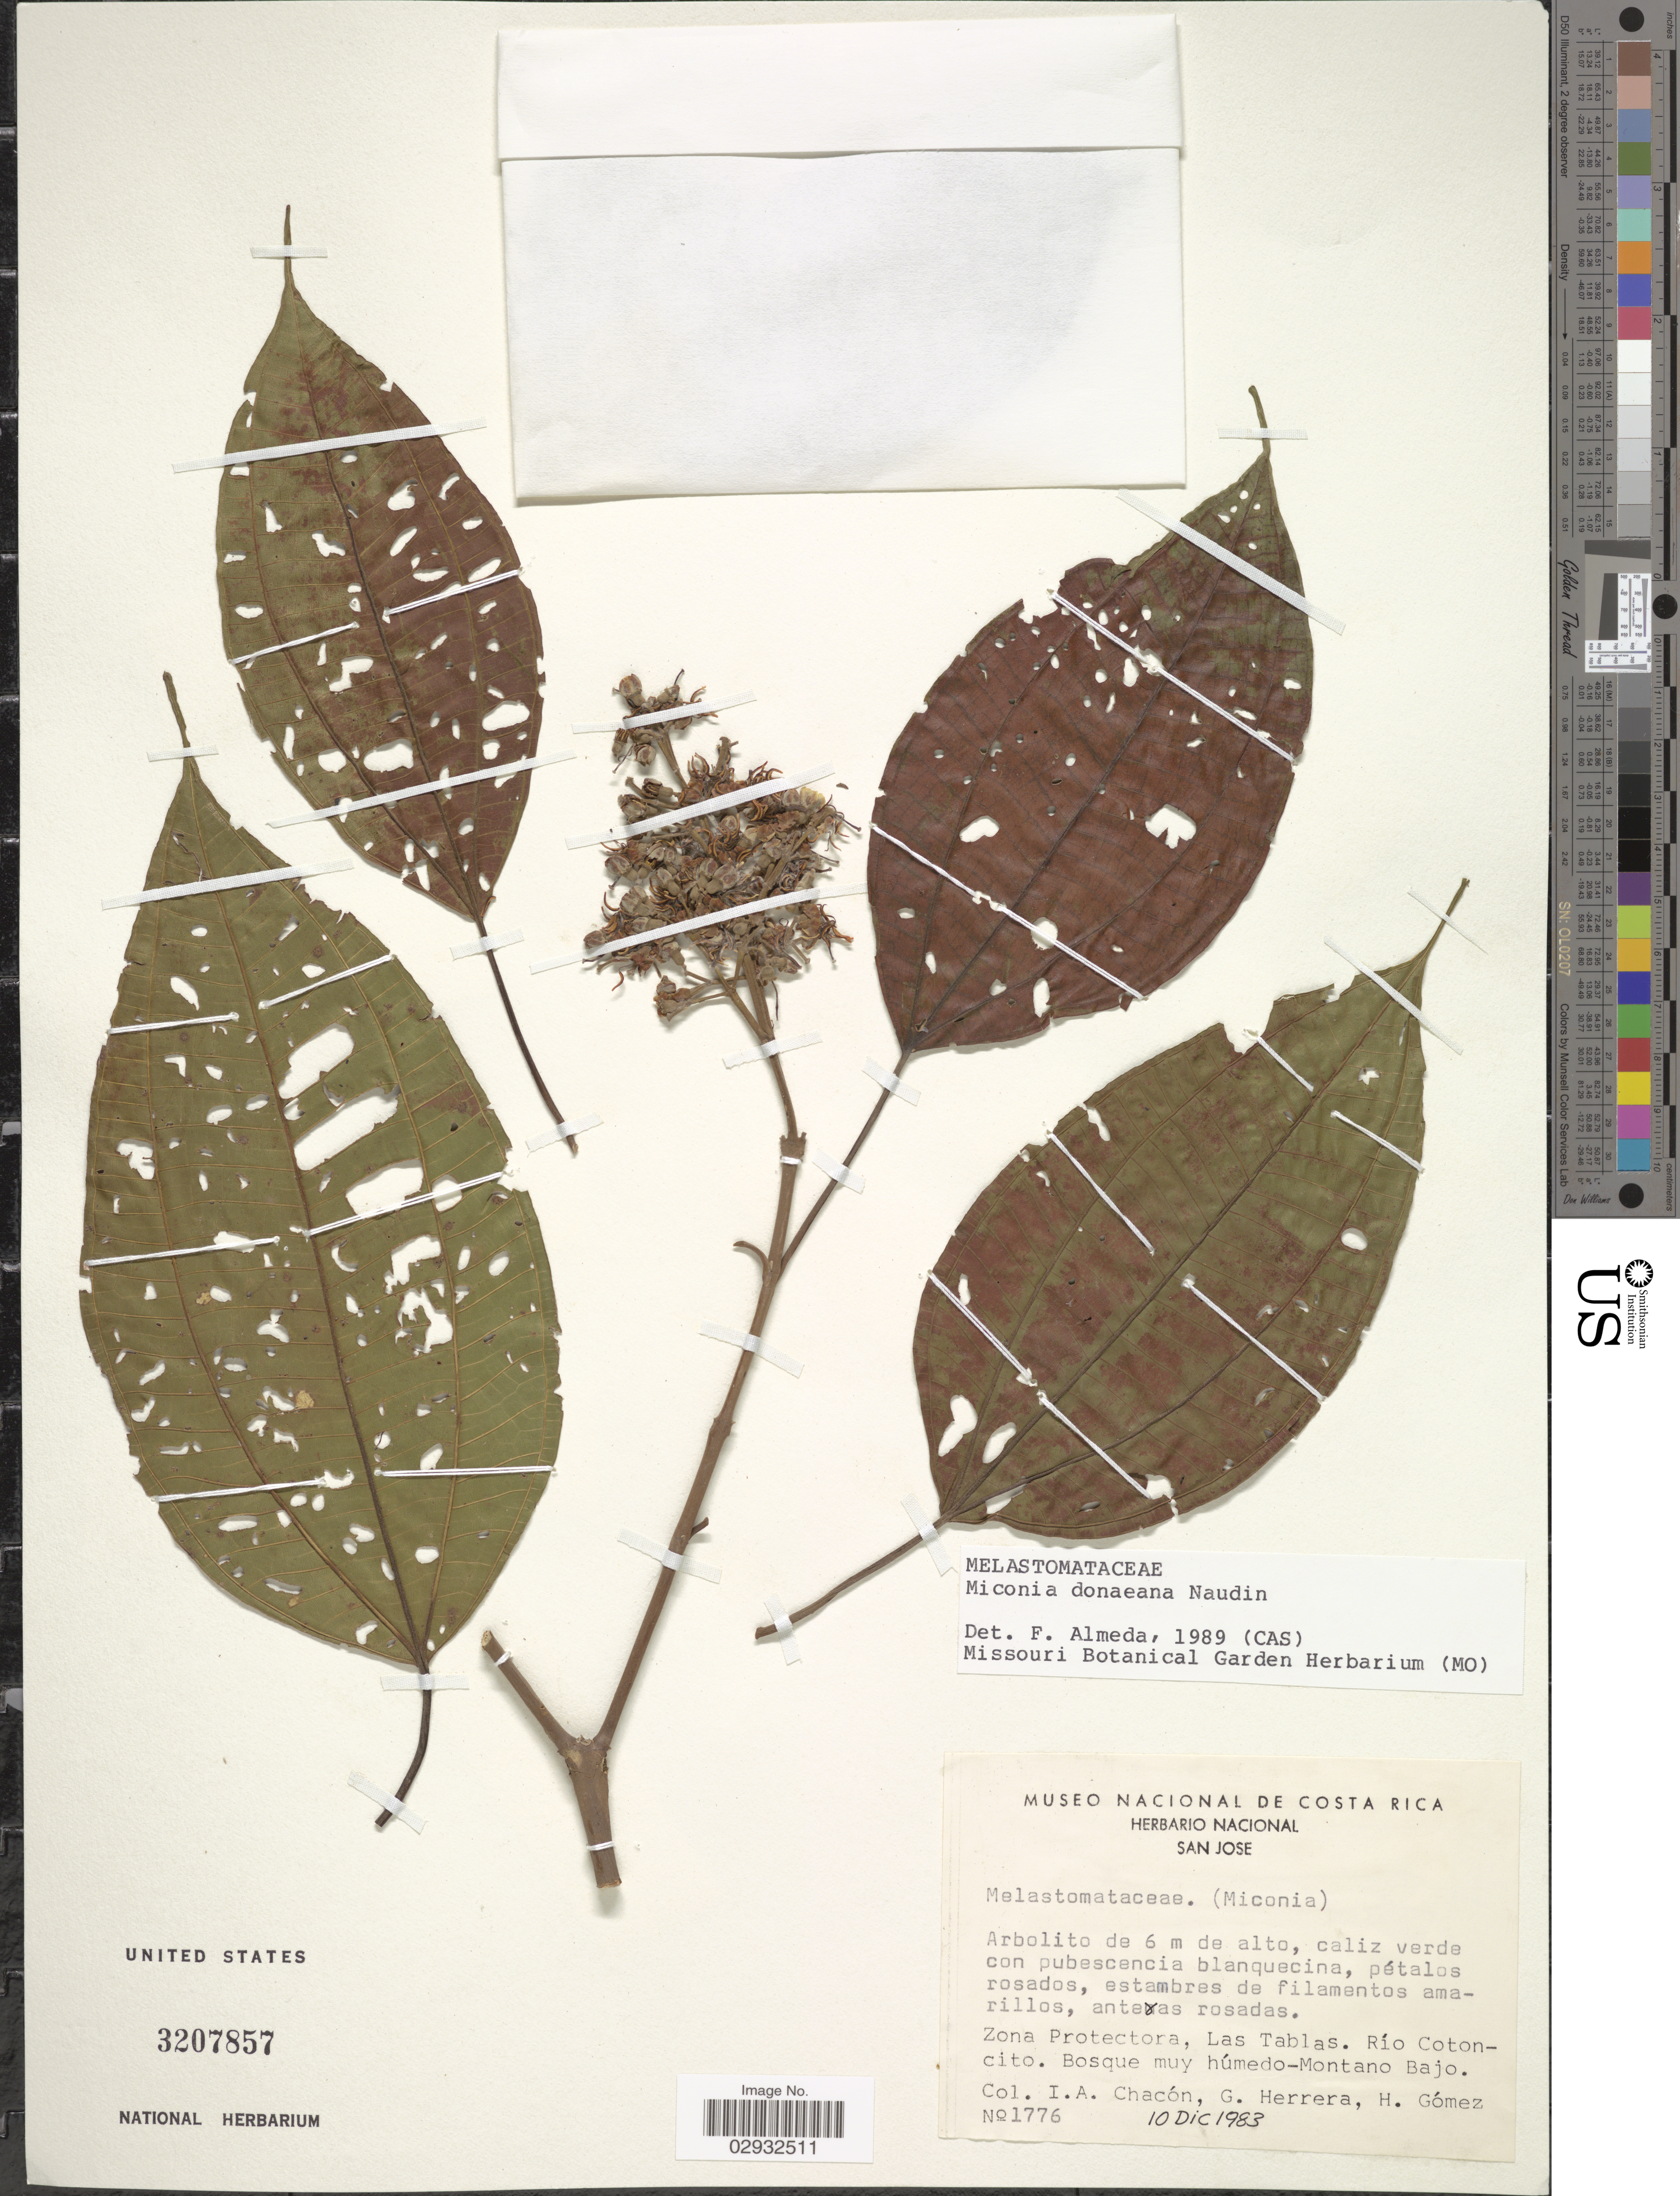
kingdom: Plantae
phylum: Tracheophyta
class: Magnoliopsida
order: Myrtales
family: Melastomataceae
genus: Miconia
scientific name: Miconia donaeana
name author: Naudin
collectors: I. Chacón, G. Herrera & H. Gomez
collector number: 1776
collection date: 1983-12-10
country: Costa Rica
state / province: San José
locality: Zona Protectora, Las Tablas. Río Contoncito.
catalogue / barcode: US 3207587